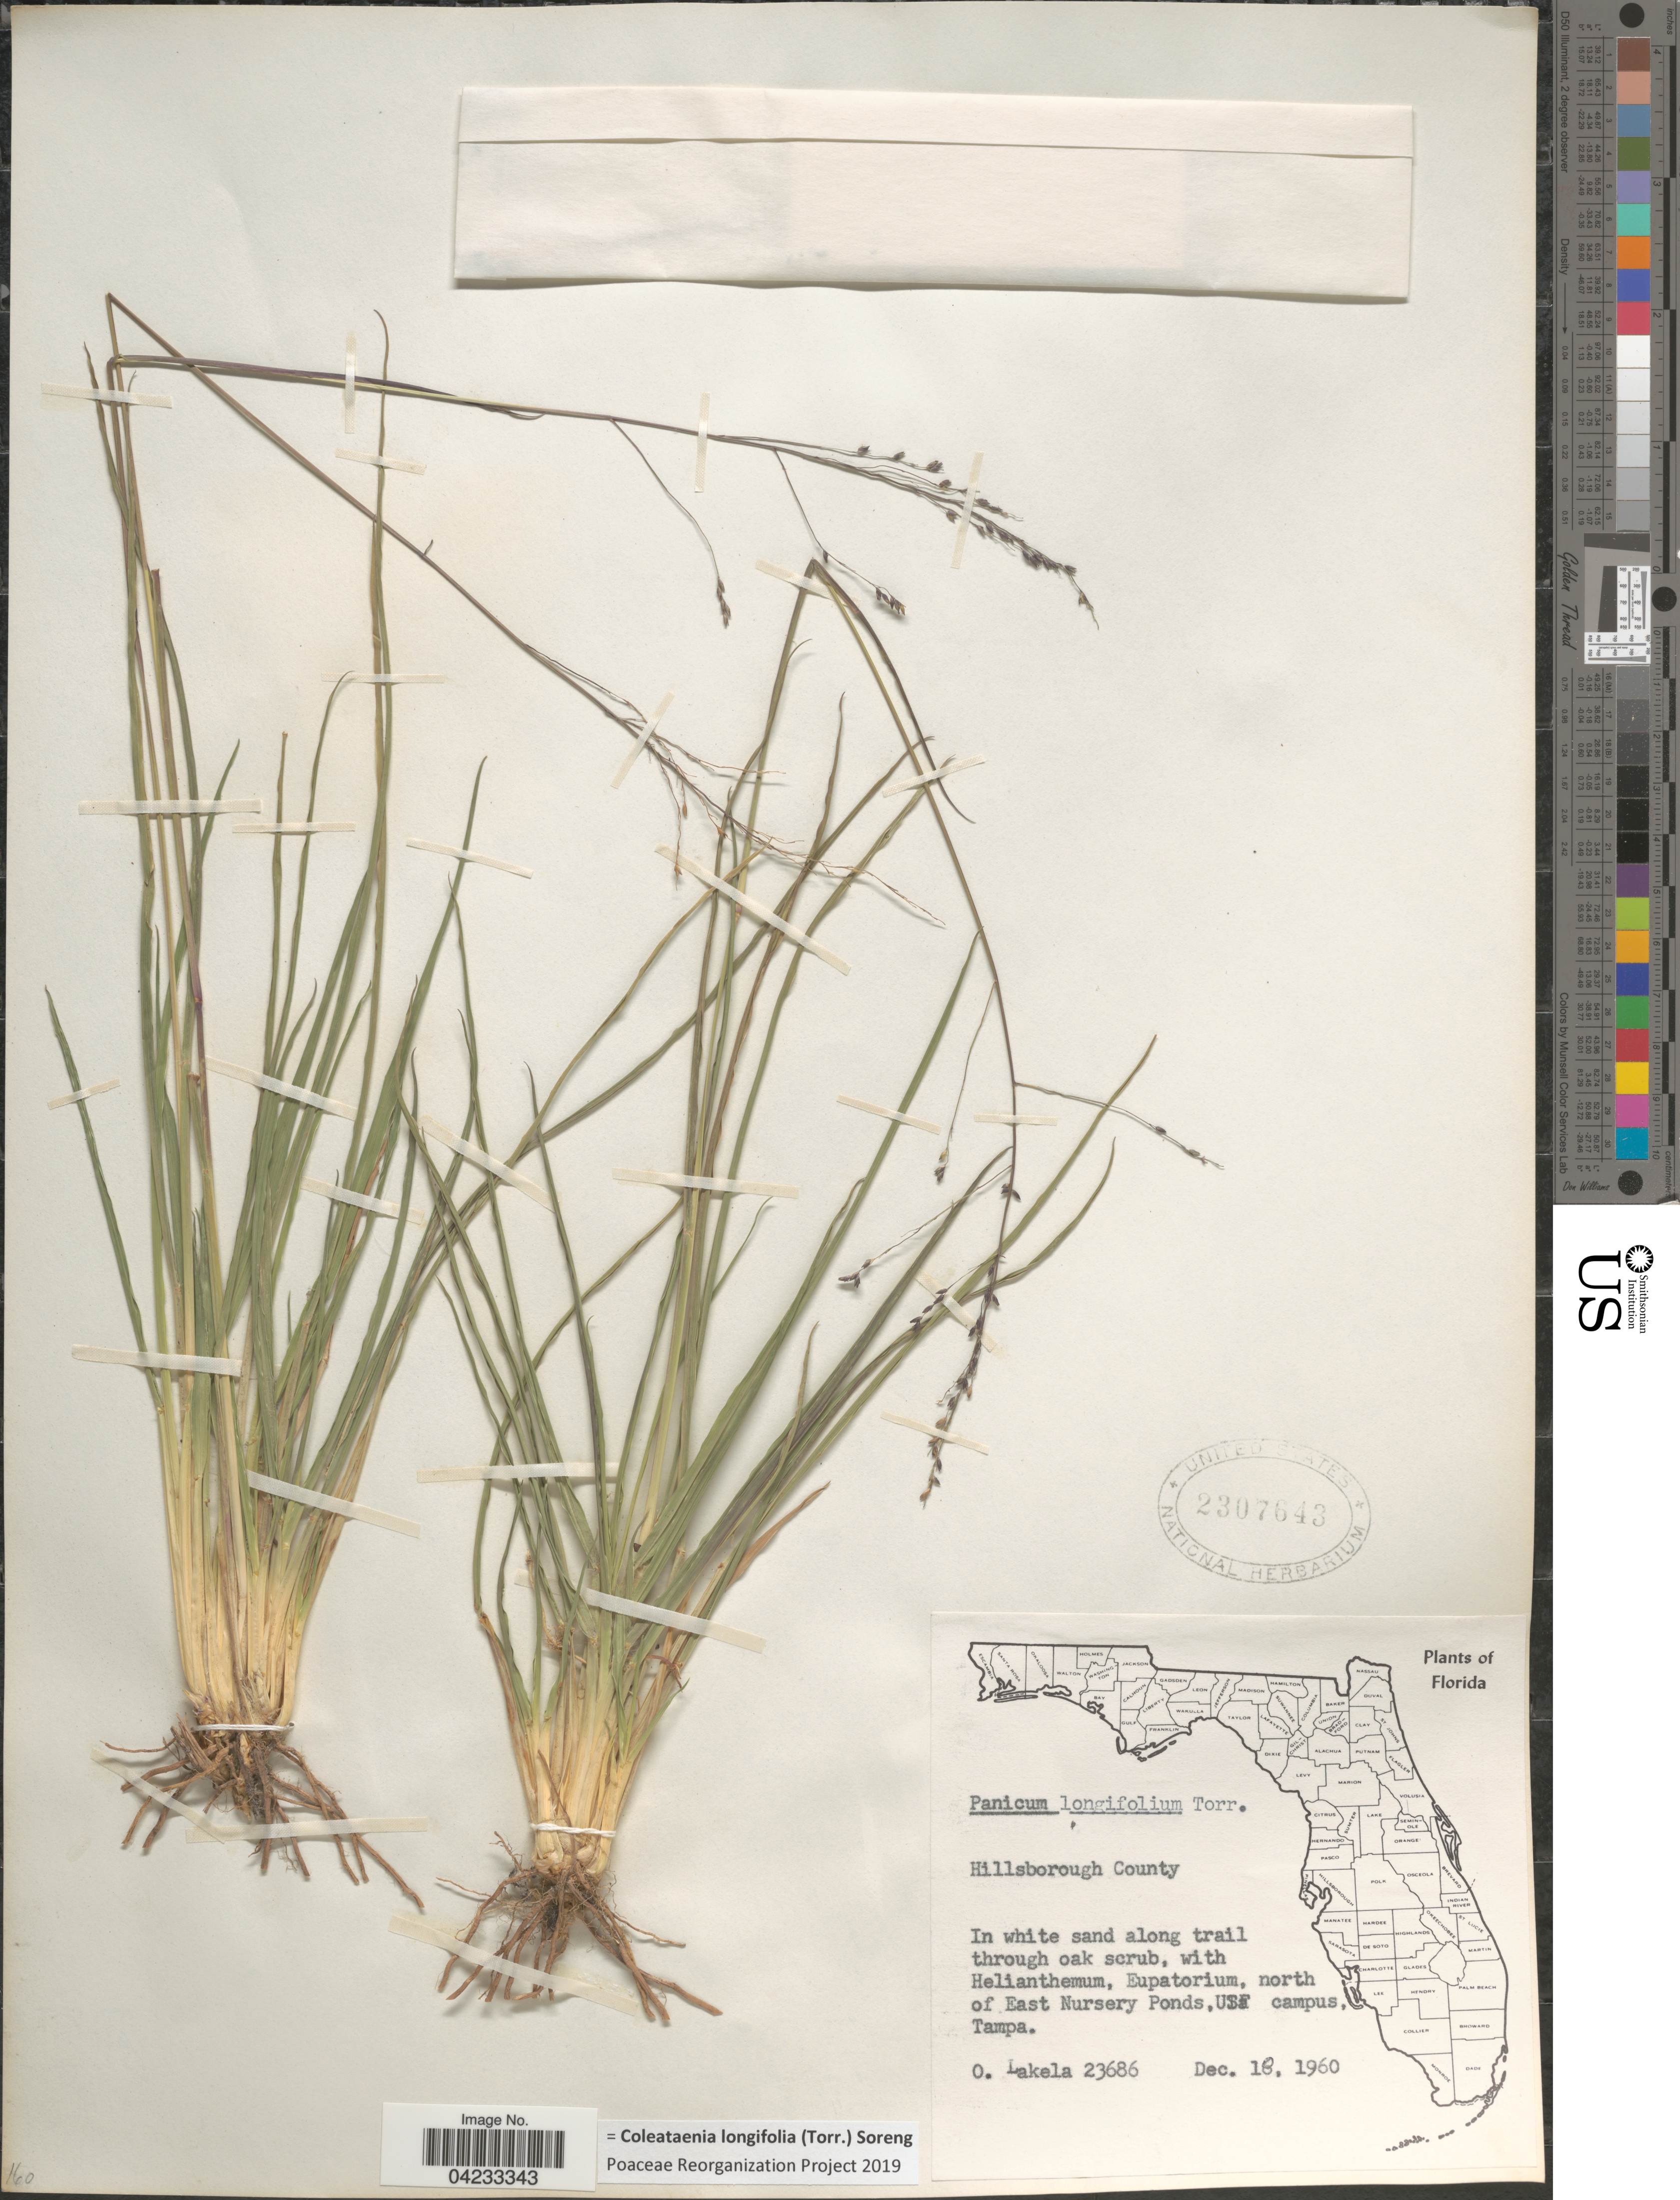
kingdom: Plantae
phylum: Tracheophyta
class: Liliopsida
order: Poales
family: Poaceae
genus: Coleataenia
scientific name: Coleataenia longifolia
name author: (Torr.) Soreng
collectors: O. Lakela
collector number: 23686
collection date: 1960-12-18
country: United States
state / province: Florida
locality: Hillsborough County. North of East Nursery Ponds, USF campus, Tampa.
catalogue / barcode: US 2307643